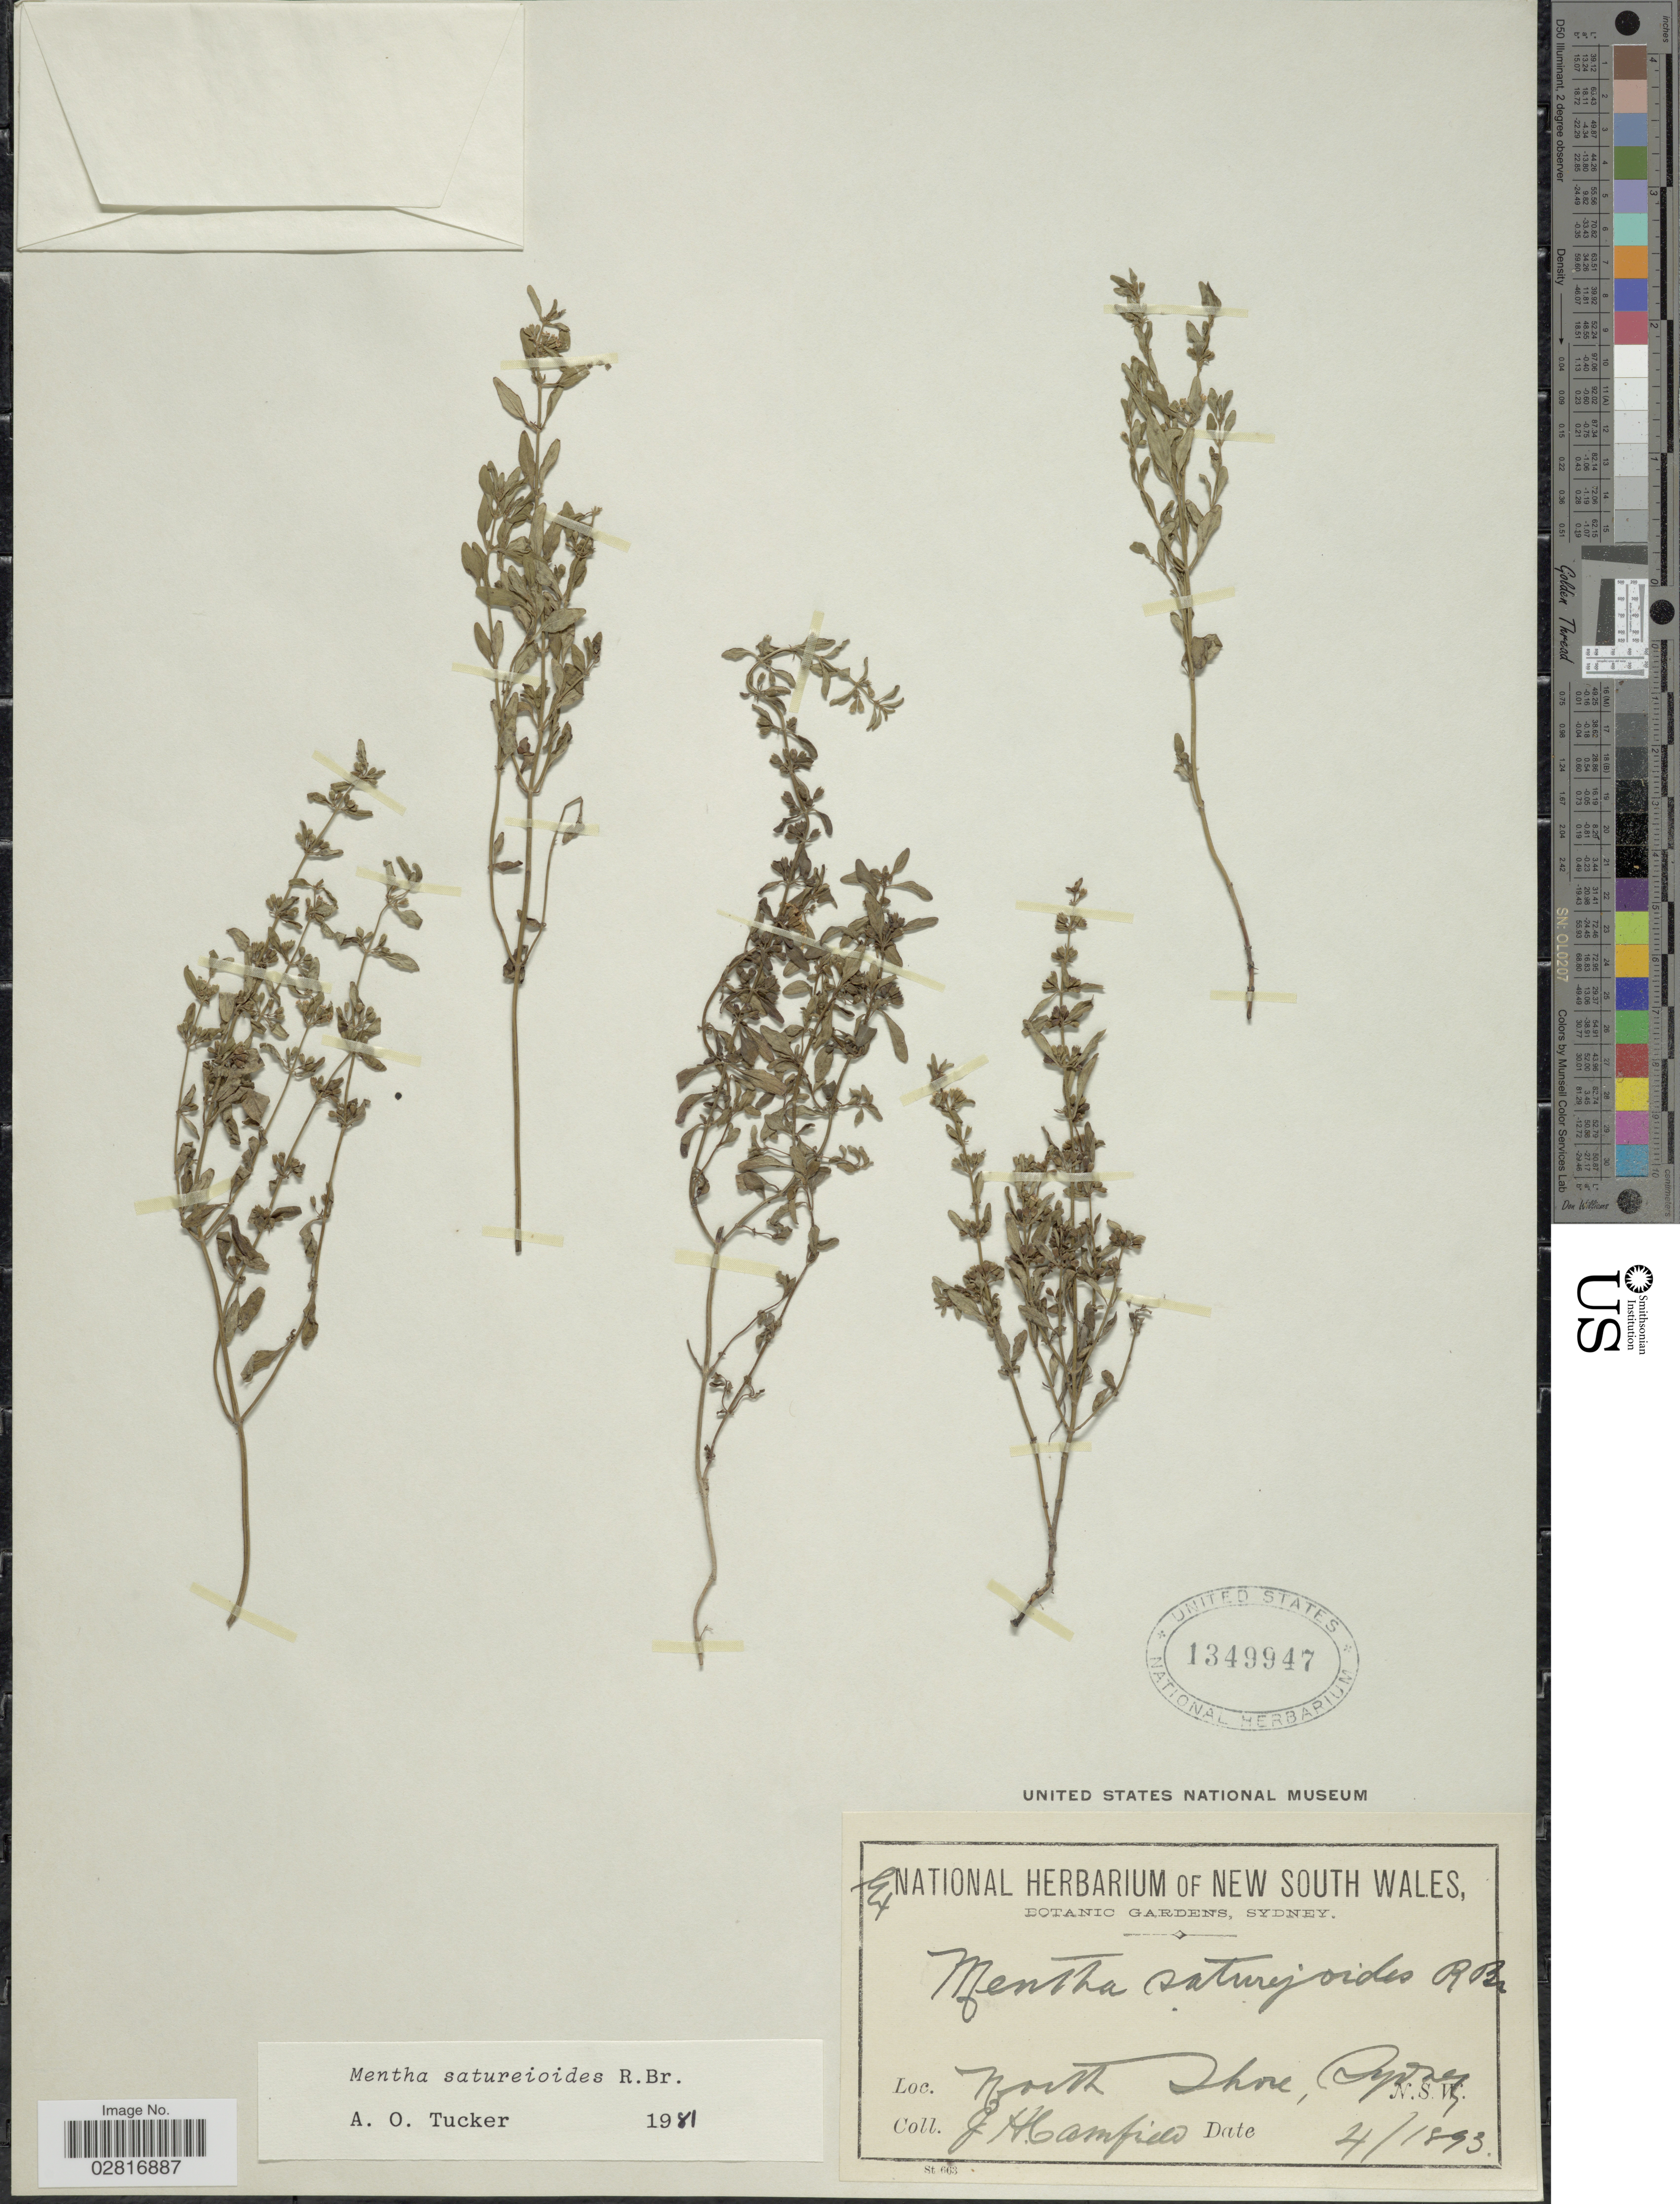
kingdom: Plantae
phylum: Tracheophyta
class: Magnoliopsida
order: Lamiales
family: Lamiaceae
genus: Mentha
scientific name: Mentha saturejoides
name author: R. Br.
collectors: J. Camfield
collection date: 1893-04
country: Australia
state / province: New South Wales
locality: North Shore, Sydney, N.S.W.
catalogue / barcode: US 1349947